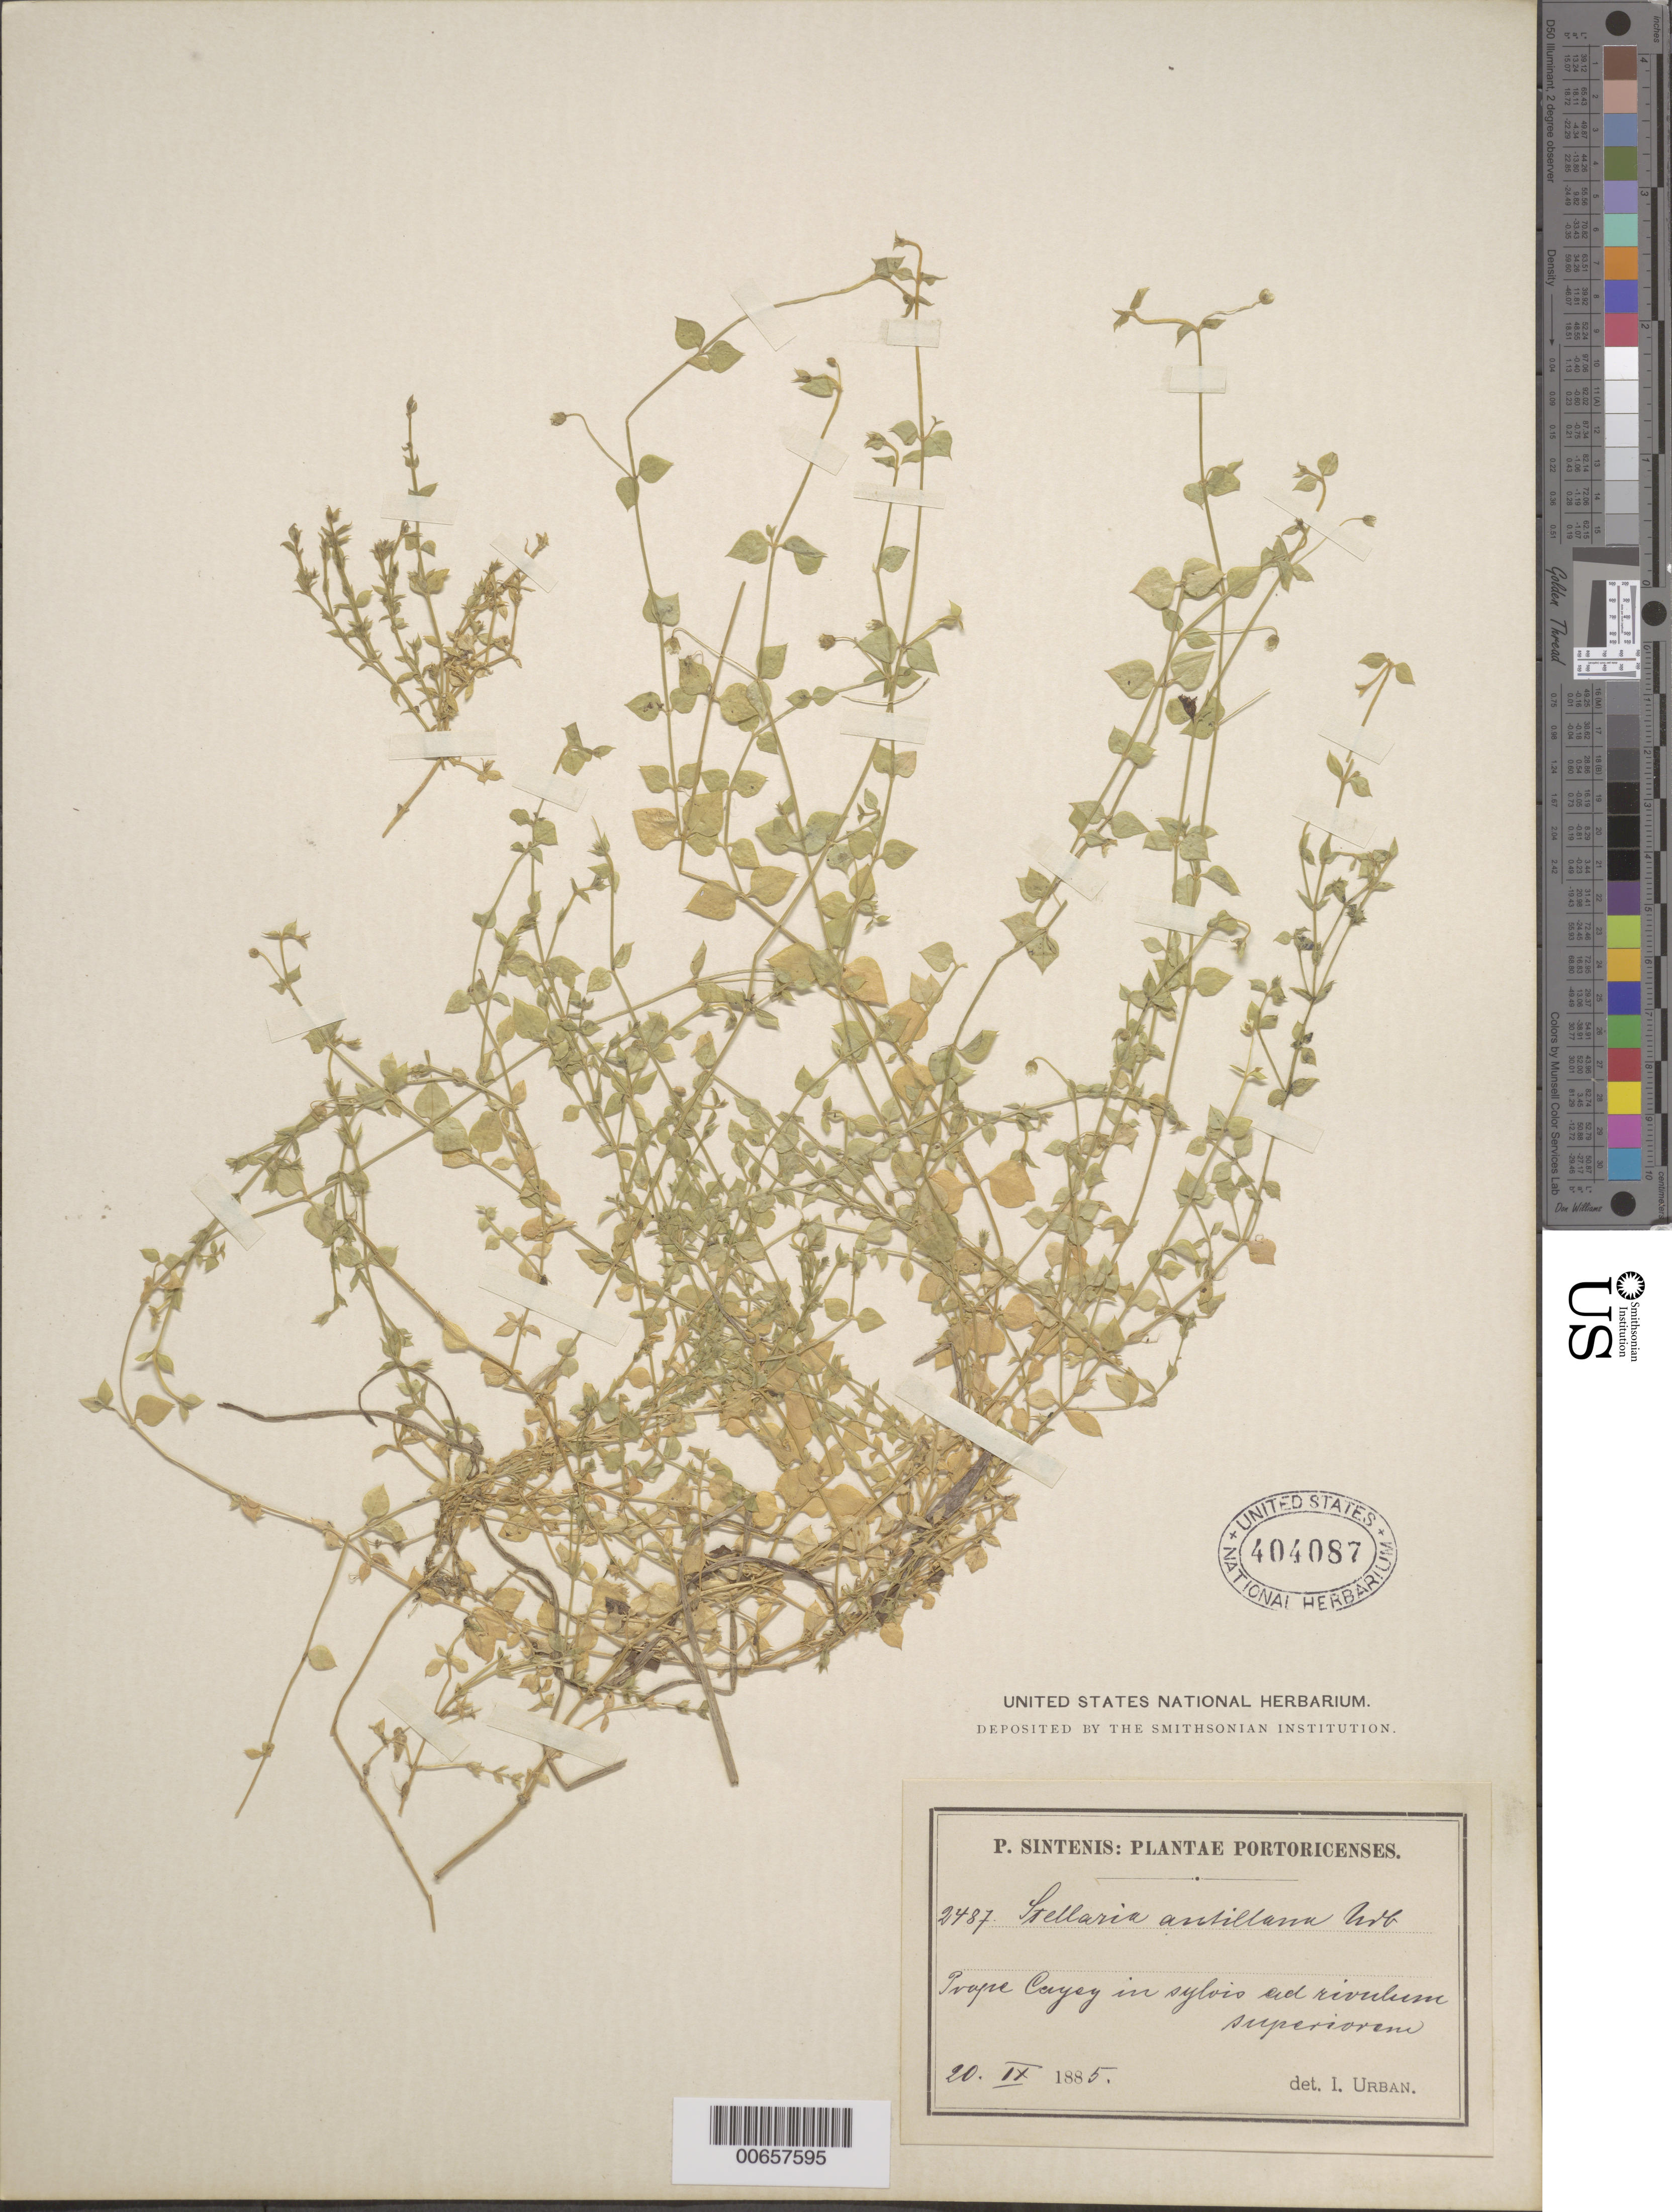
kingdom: Plantae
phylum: Tracheophyta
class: Magnoliopsida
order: Caryophyllales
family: Caryophyllaceae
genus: Stellaria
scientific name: Stellaria antillana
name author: Urb.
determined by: Urban, Ignatz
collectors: P. Sintenis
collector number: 2487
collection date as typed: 20 Sep 1885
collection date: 1885-09-20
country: Puerto Rico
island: Greater Antilles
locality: Prope Cayey in sylvis ad rivulum superiorem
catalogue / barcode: US 404087